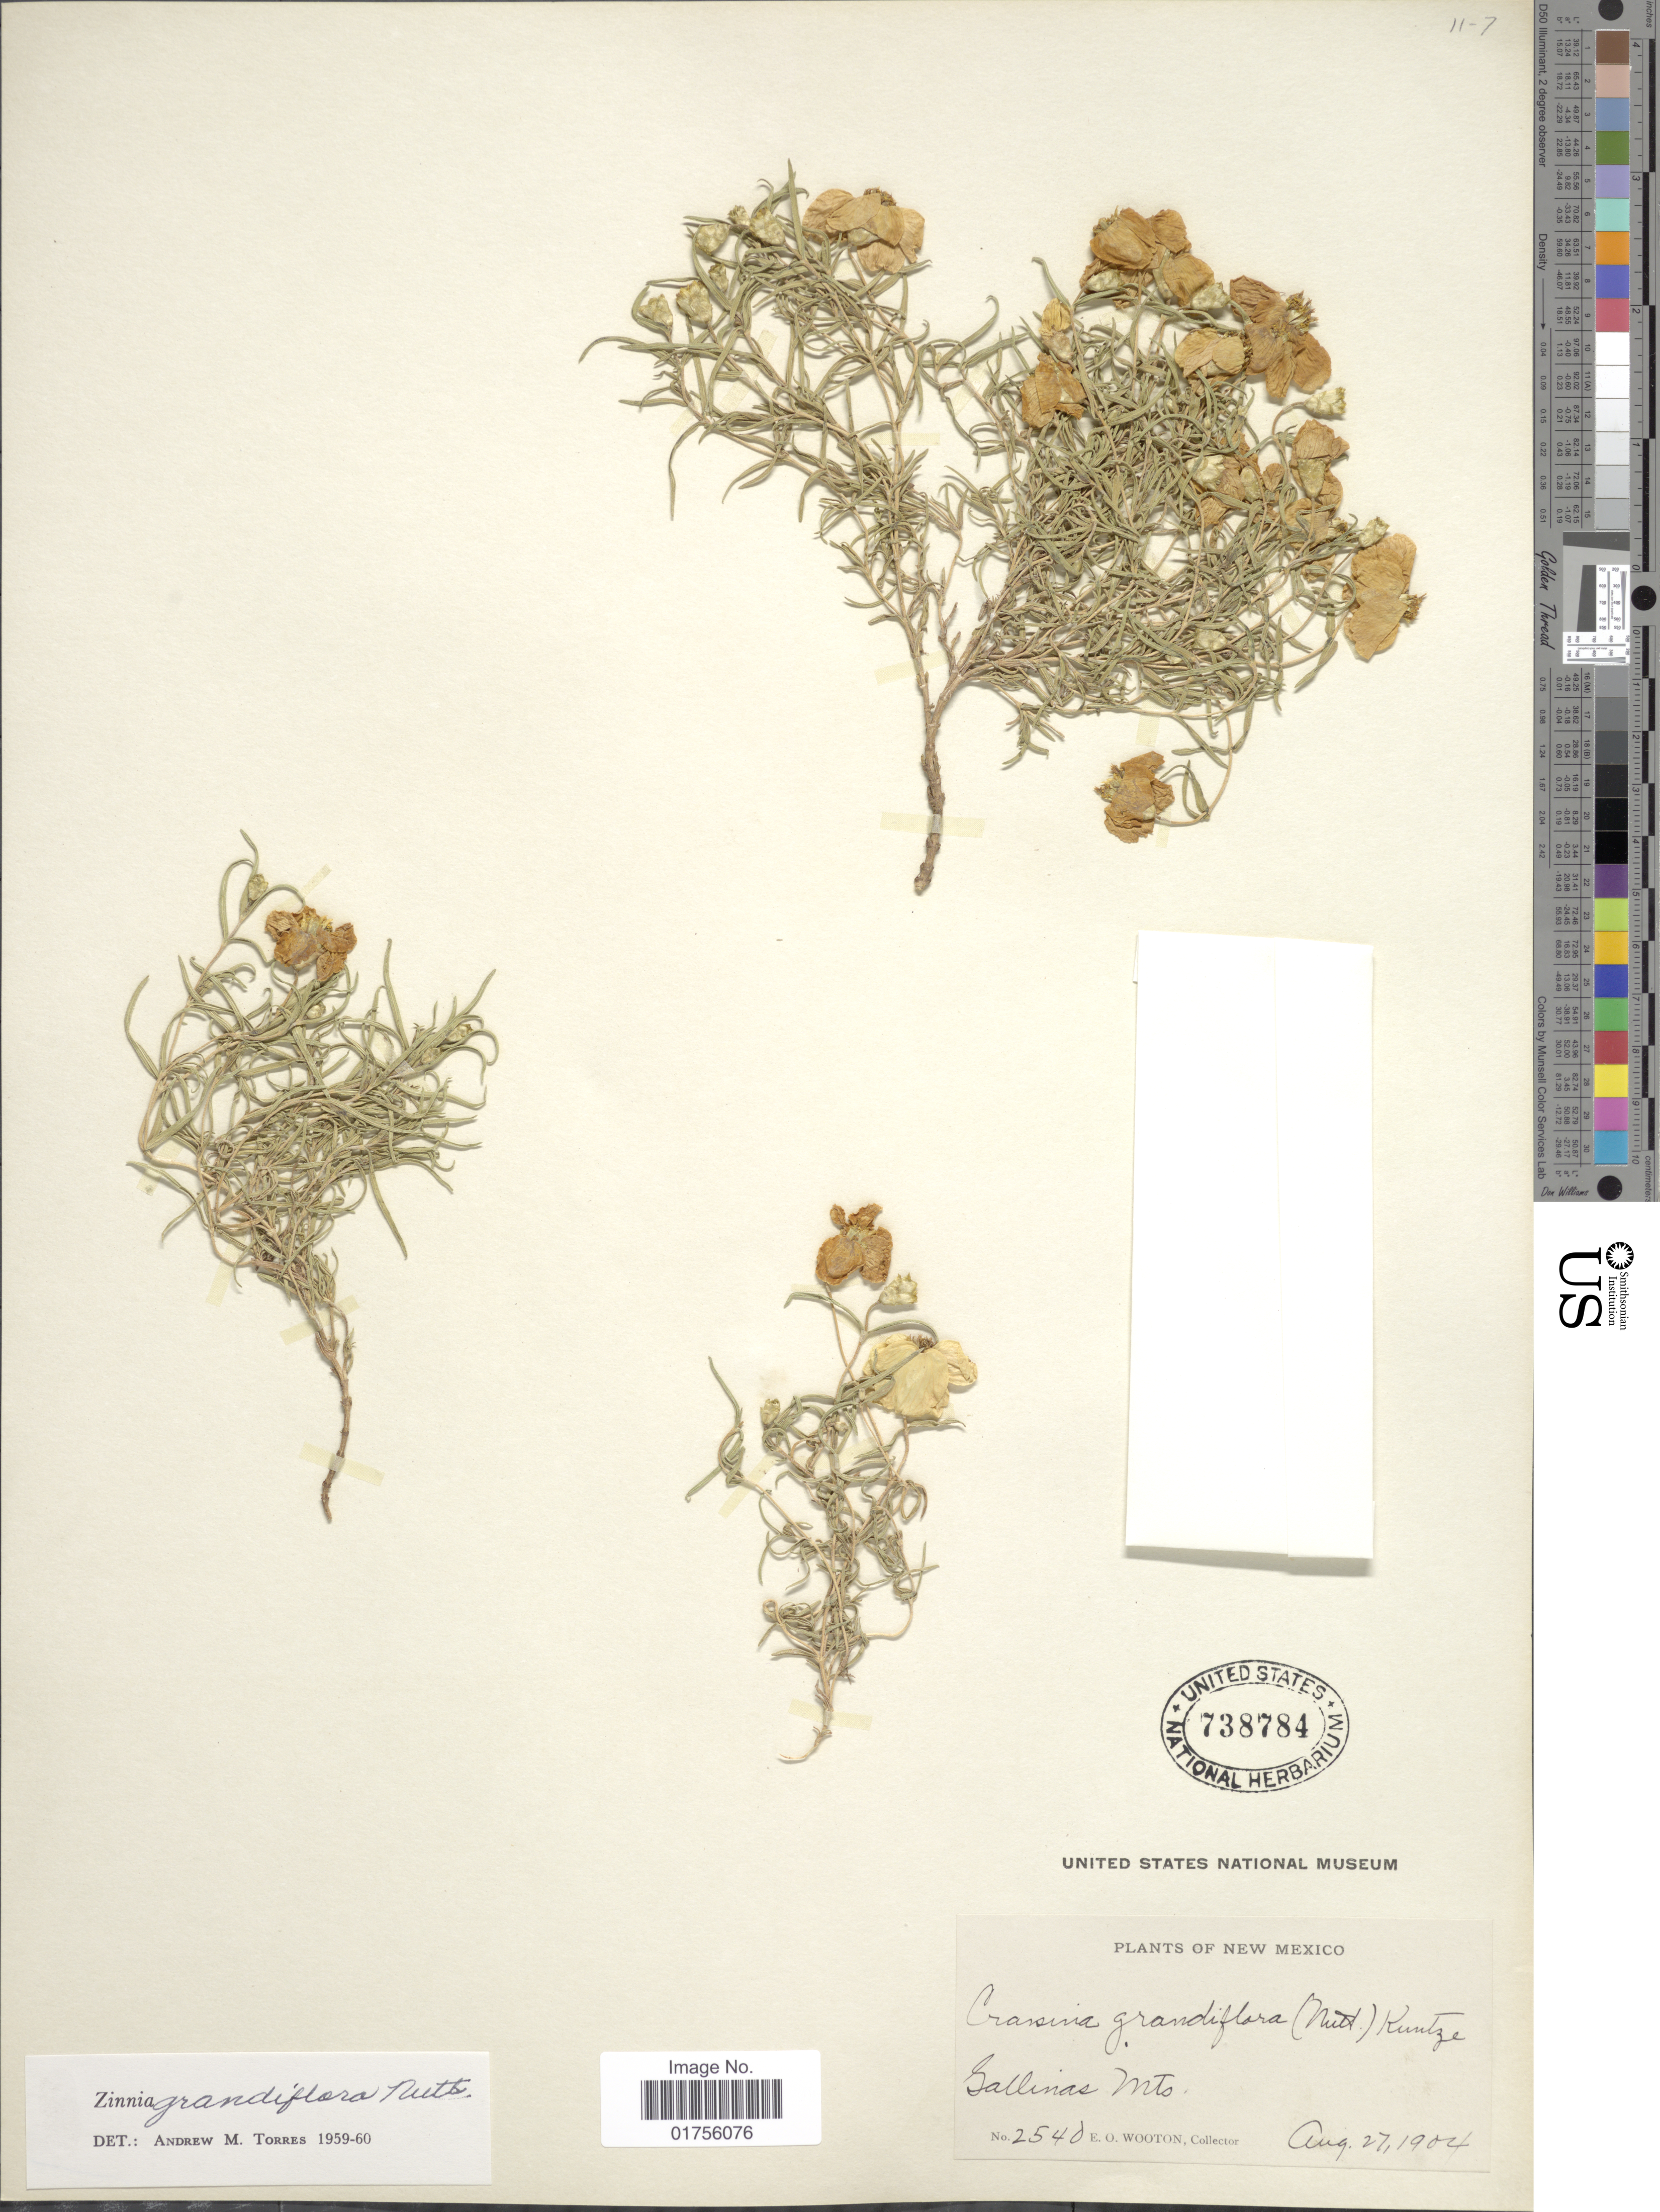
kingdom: Plantae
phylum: Tracheophyta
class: Magnoliopsida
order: Asterales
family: Asteraceae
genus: Zinnia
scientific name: Zinnia grandiflora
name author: Nutt.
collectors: E. O. Wooton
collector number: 2540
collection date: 1904-08-27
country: United States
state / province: New Mexico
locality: Gallinas Mts.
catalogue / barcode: US 738784